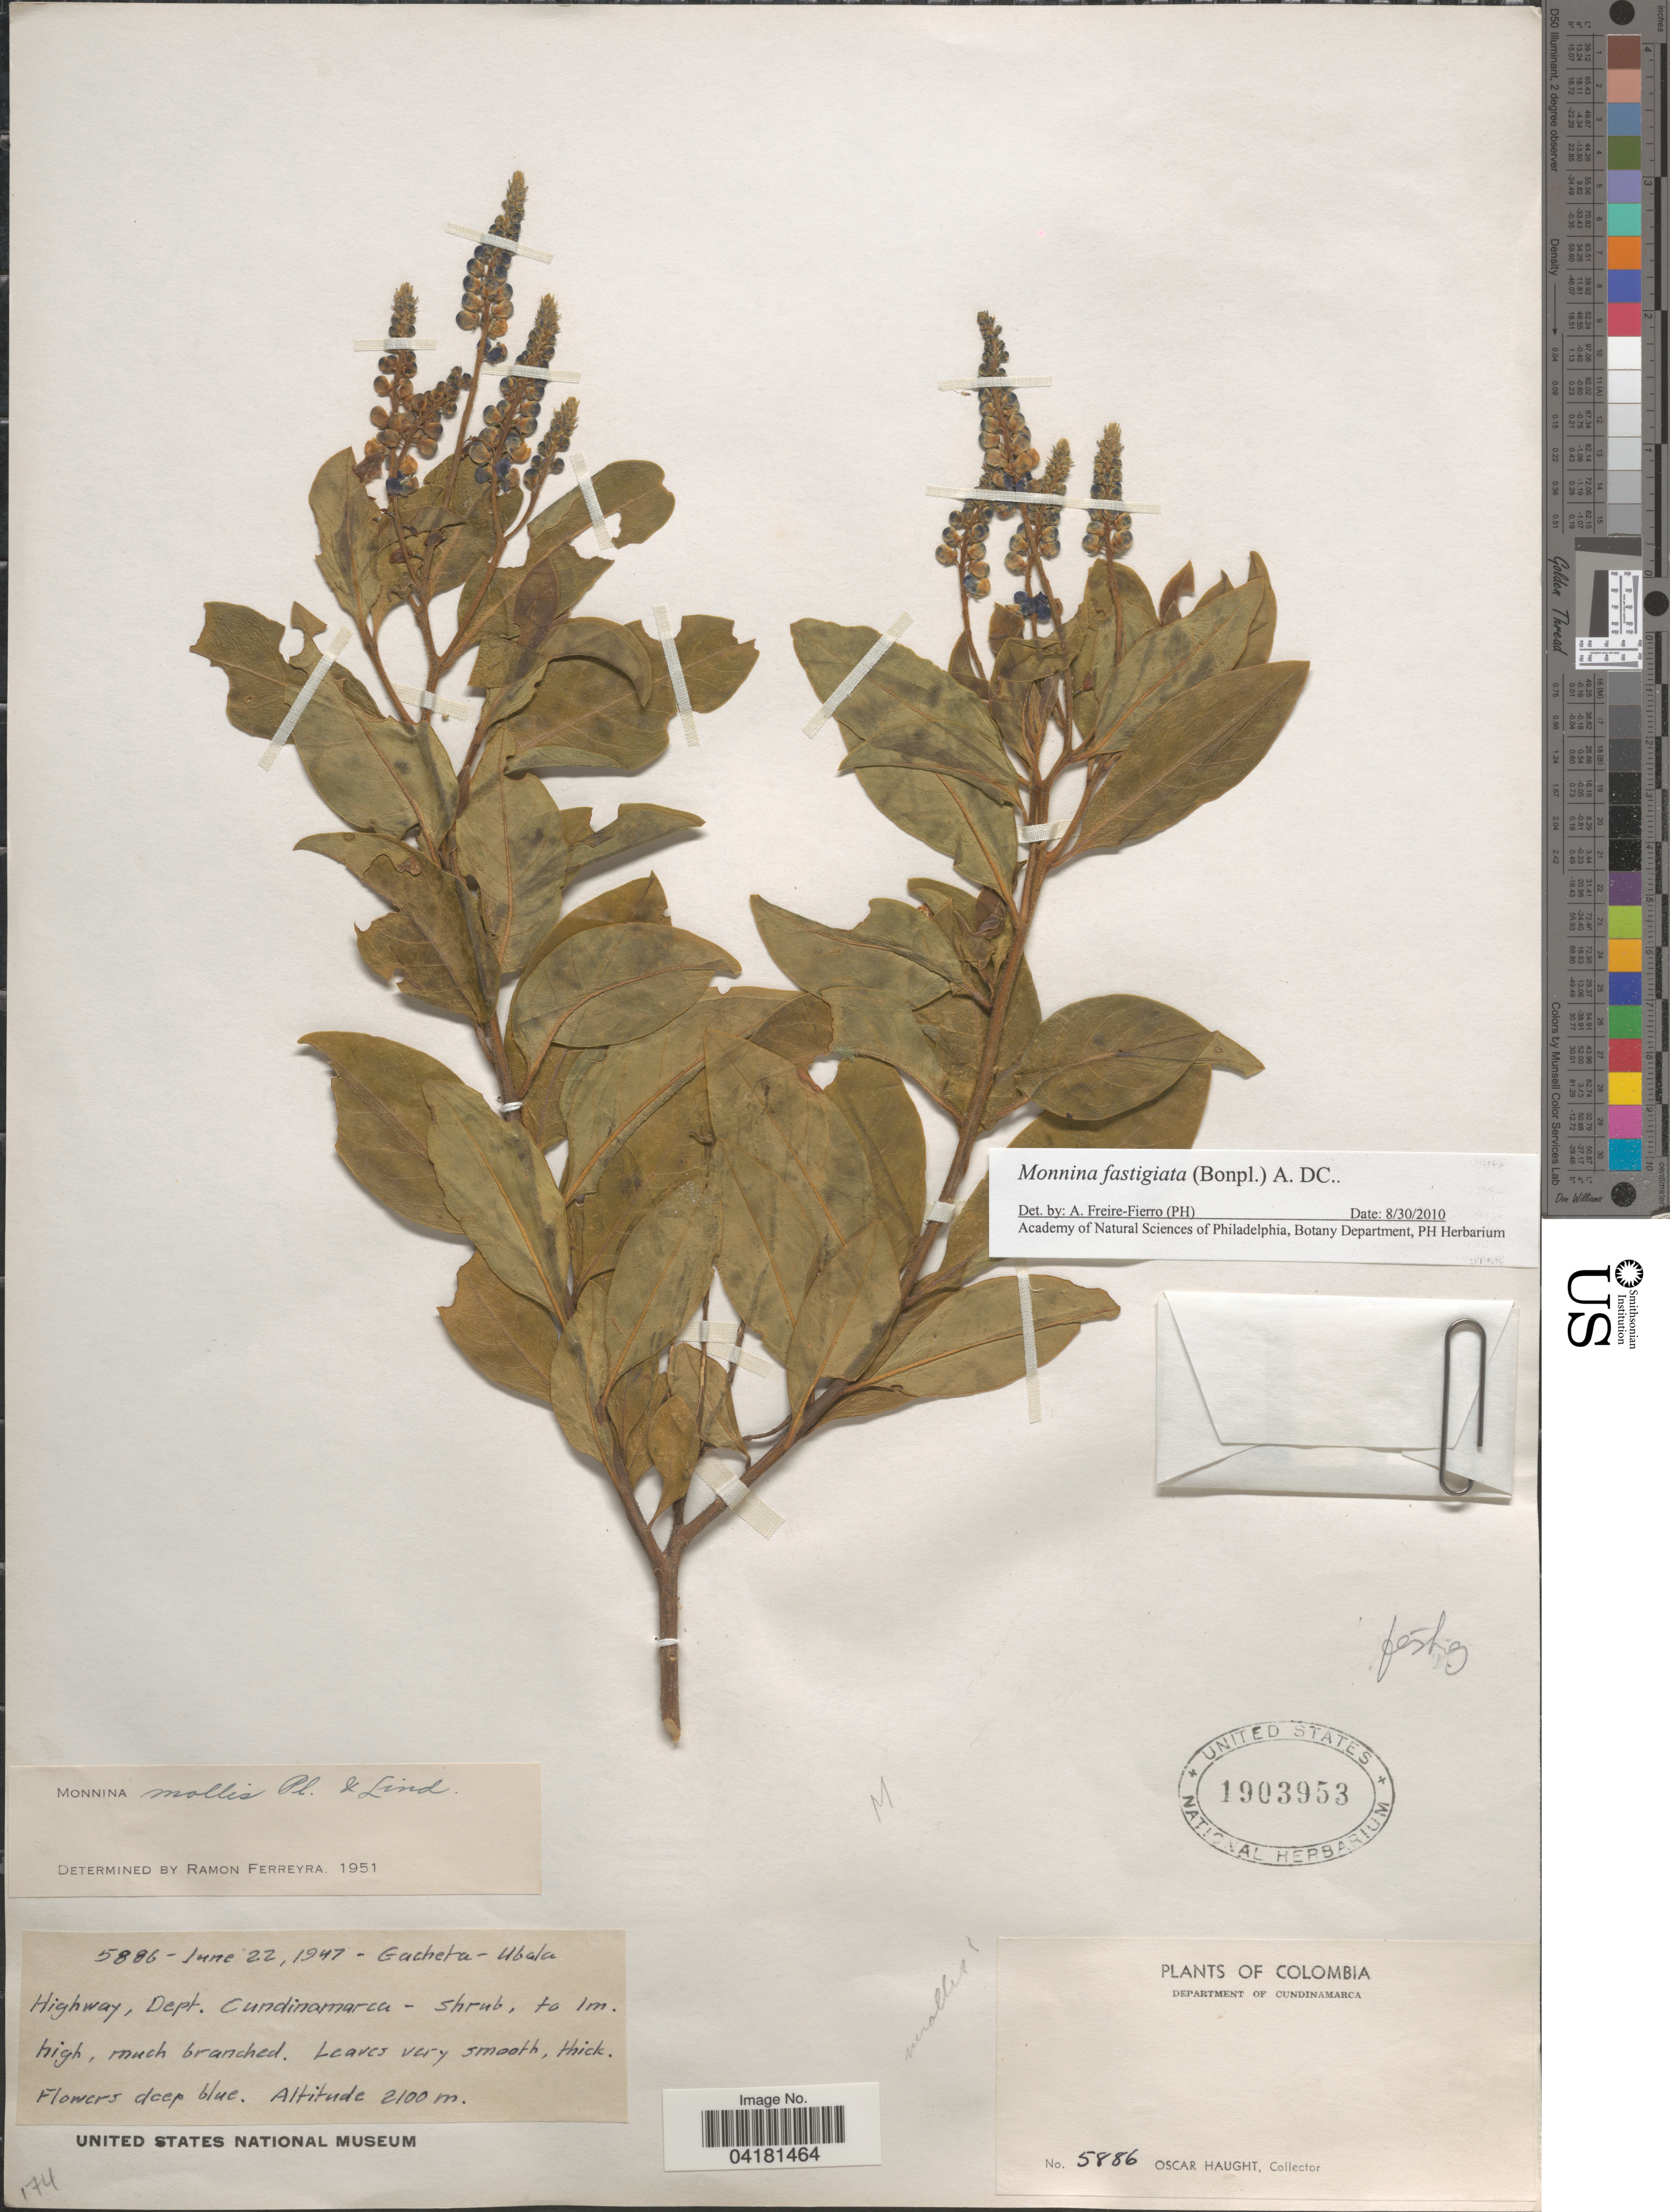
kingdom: Plantae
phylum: Tracheophyta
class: Magnoliopsida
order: Fabales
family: Polygalaceae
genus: Monnina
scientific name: Monnina fastigiata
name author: (Bonpl.) DC.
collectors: O. L. Haught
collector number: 5886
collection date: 1947-06-22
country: Colombia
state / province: Cundinamarca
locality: Department of Cundinamarca. Gacheta - Ubala Highway.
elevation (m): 2100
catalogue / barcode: US 1903953